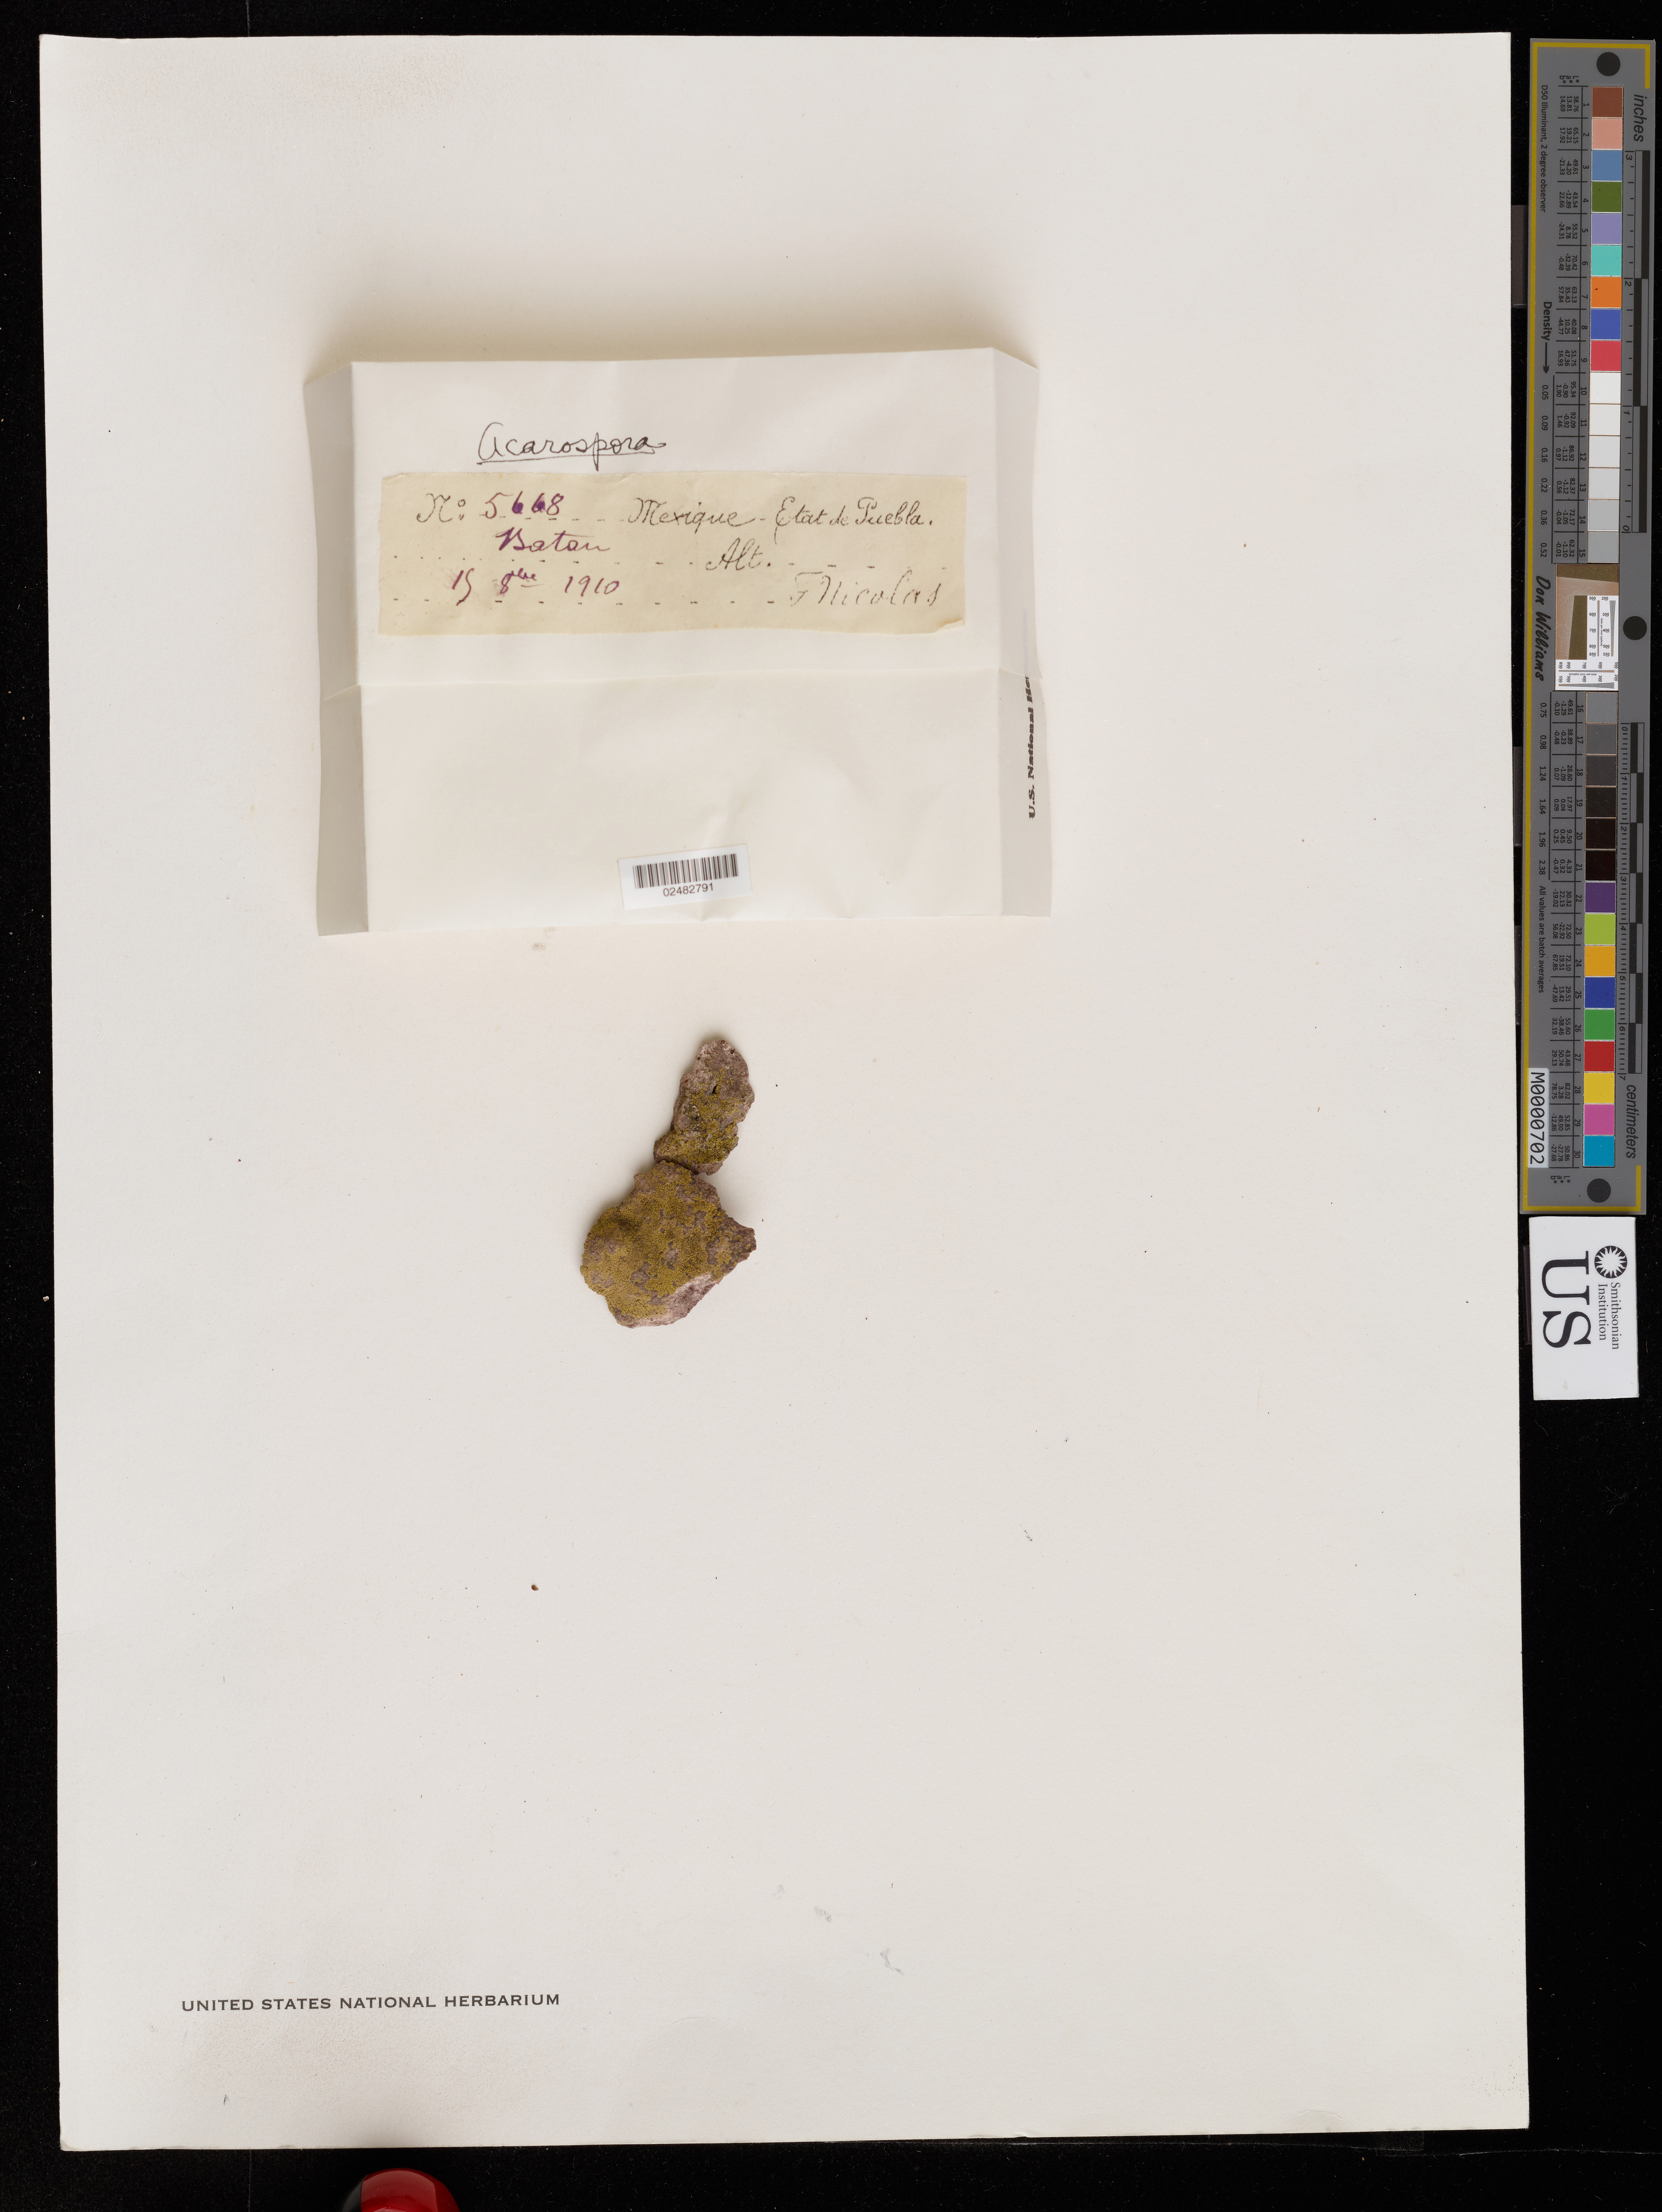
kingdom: Fungi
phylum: Ascomycota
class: Lecanoromycetes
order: Acarosporales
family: Acarosporaceae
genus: Acarospora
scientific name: Acarospora sp.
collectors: F. Nicolas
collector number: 5668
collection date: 1910-08-15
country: Mexico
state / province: Puebla